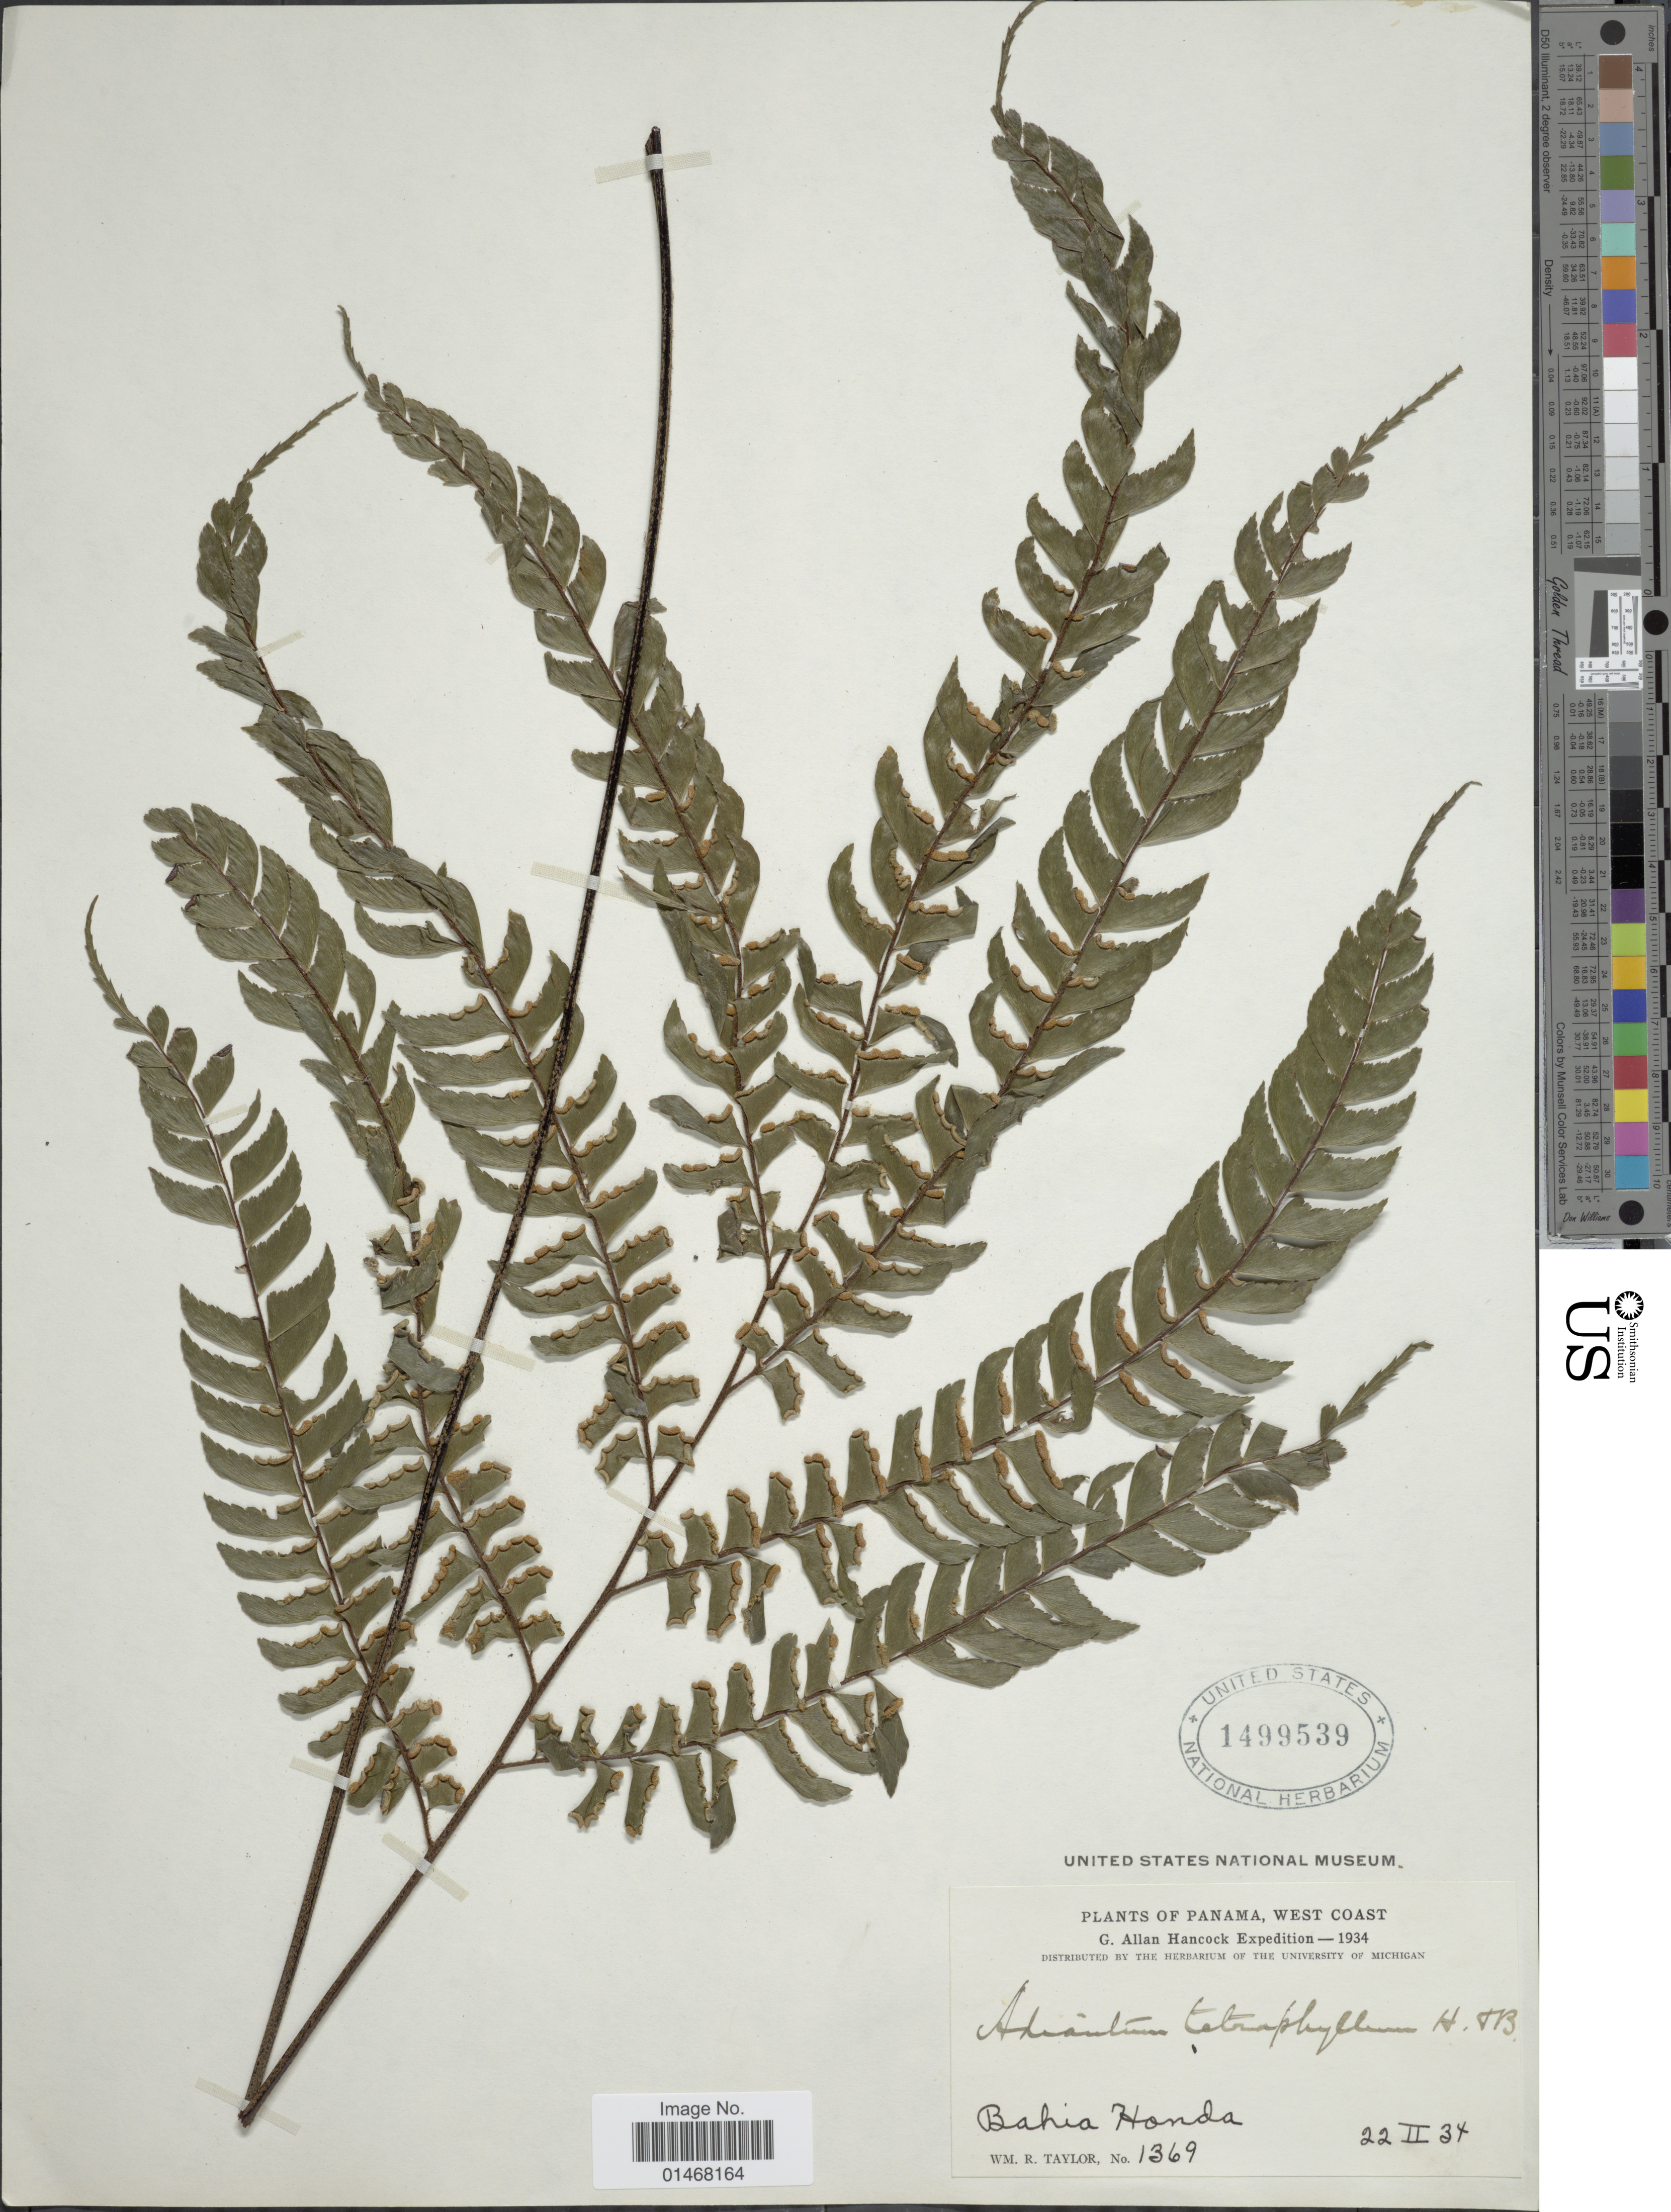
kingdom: Plantae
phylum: Tracheophyta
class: Polypodiopsida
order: Polypodiales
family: Pteridaceae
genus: Adiantum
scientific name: Adiantum tetraphyllum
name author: Humb. & Bonpl. ex Willd.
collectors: W. R. Taylor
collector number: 1369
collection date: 1934-02-22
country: Panama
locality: West Coast, Bahia Honda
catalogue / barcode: US 1499539